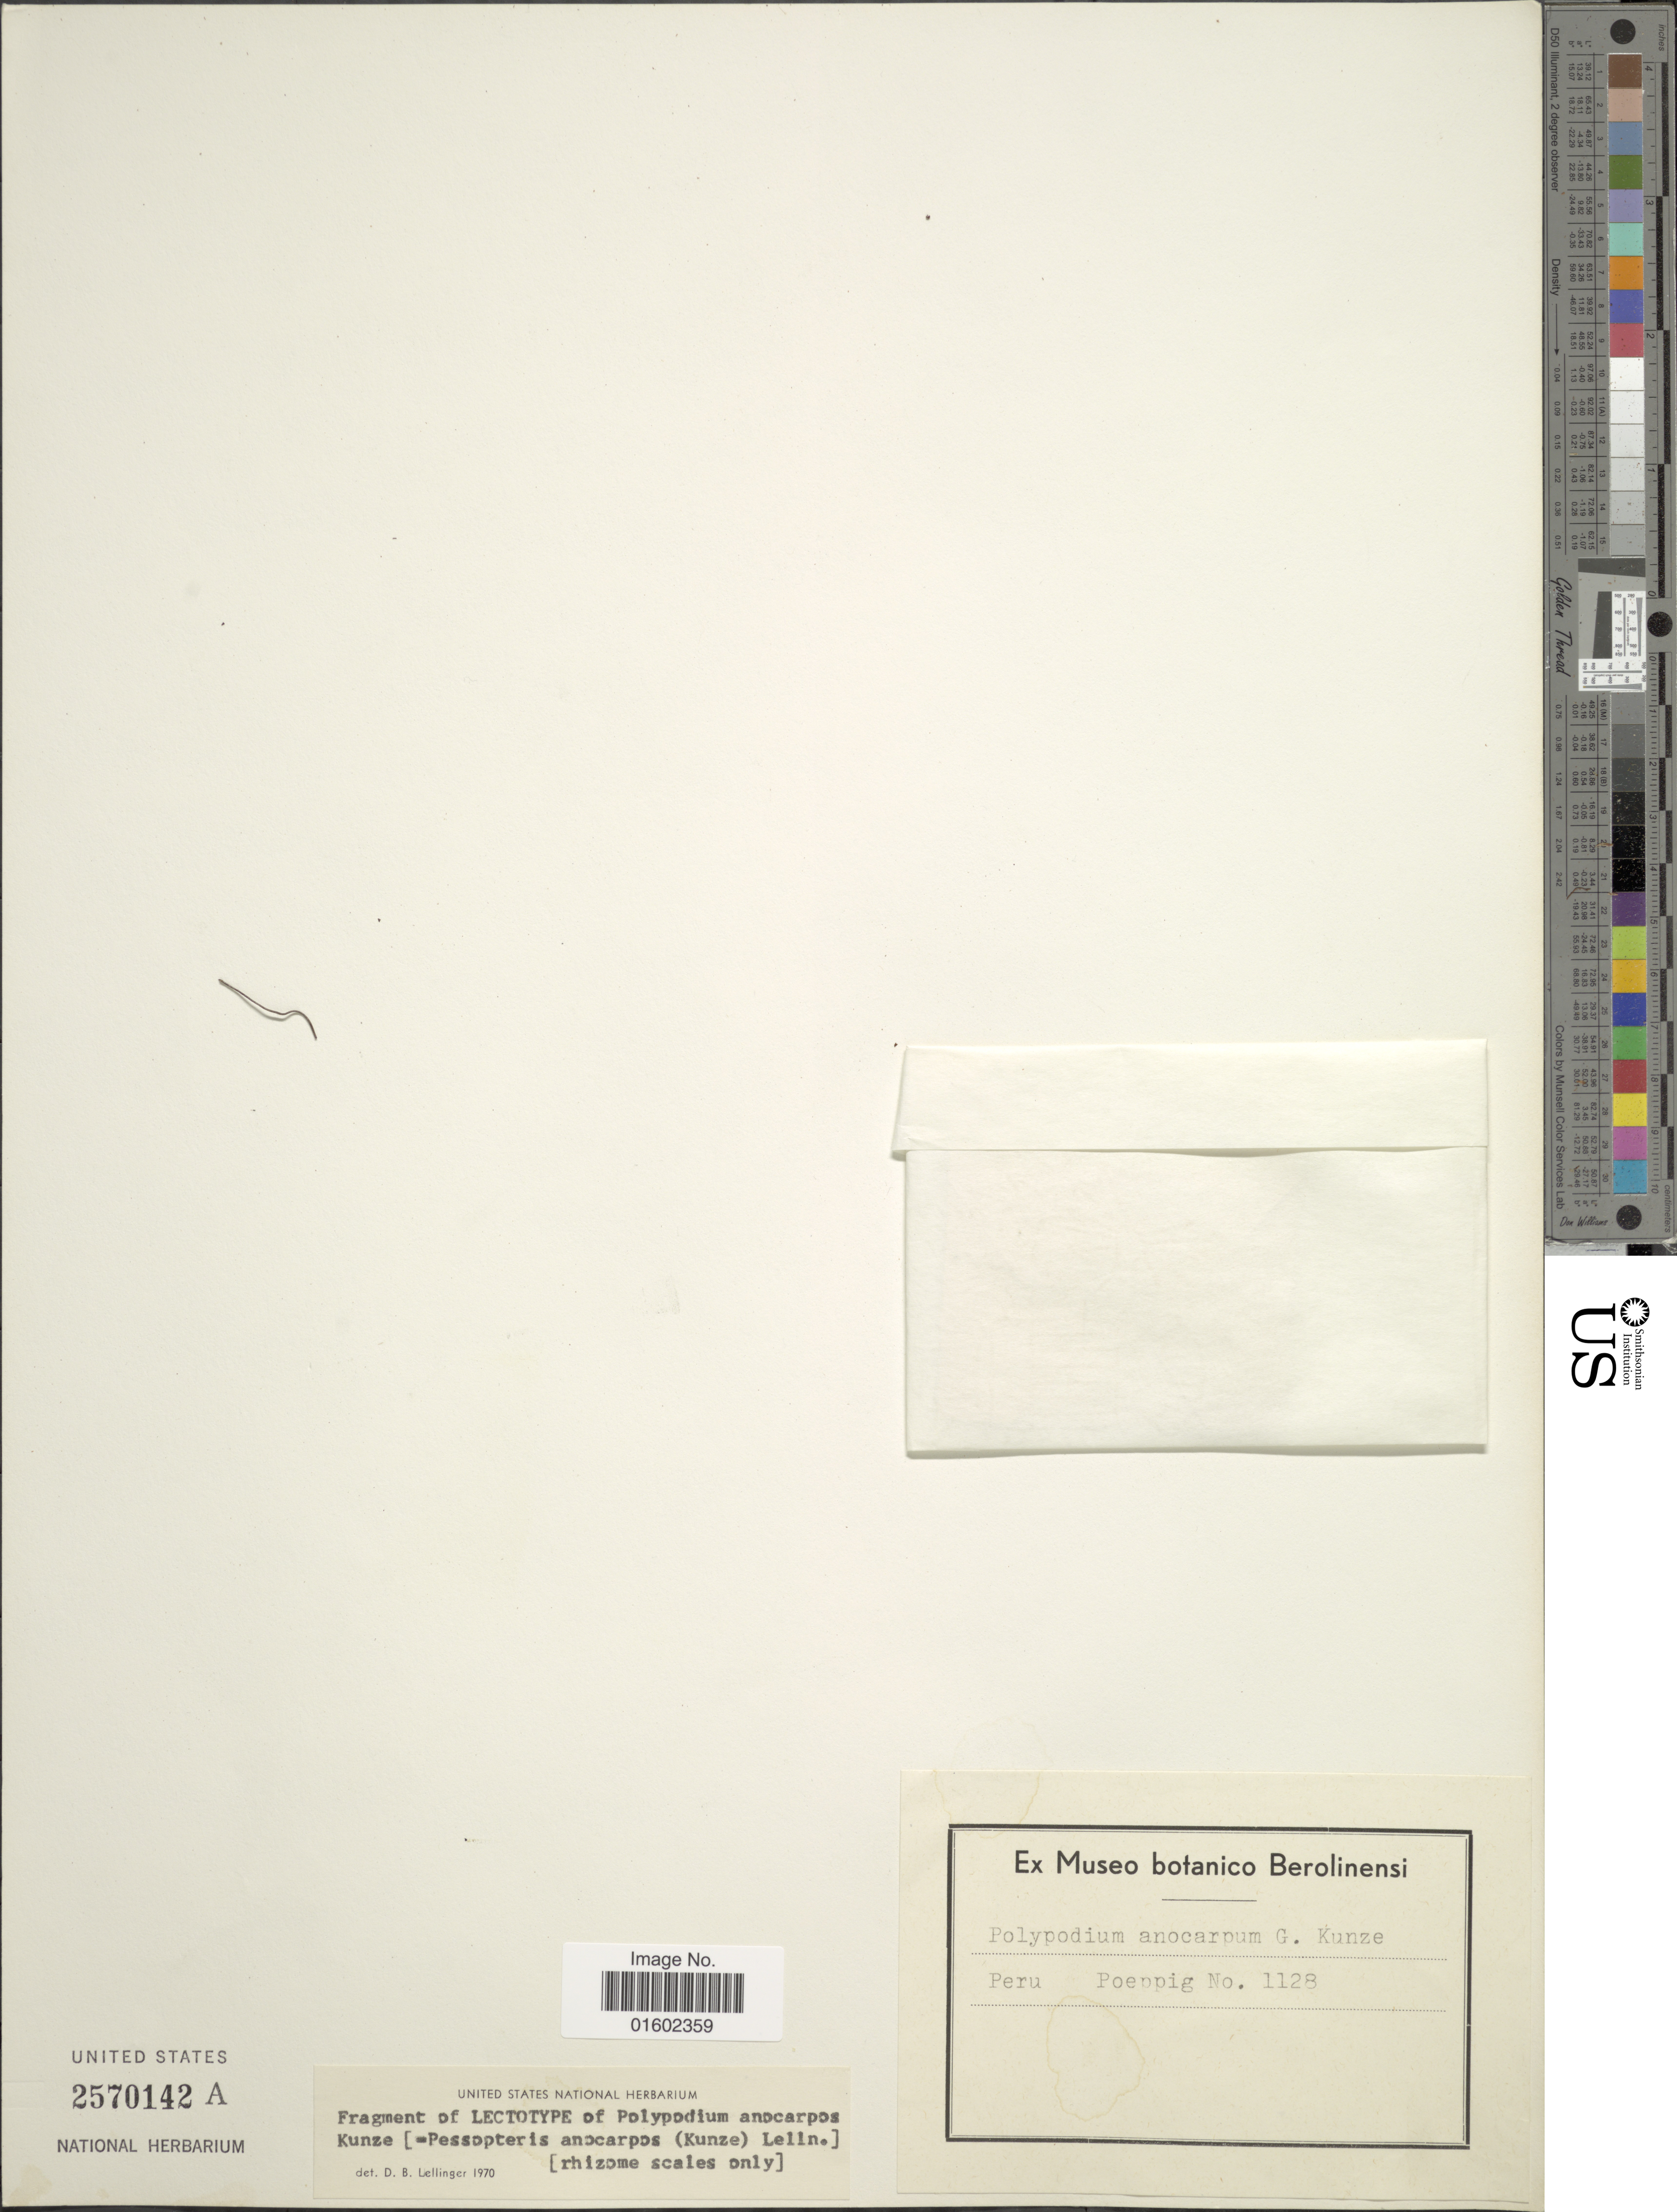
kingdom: Plantae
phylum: Tracheophyta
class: Polypodiopsida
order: Polypodiales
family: Polypodiaceae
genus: Niphidium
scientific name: Niphidium anocarpos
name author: (Kunze) Lellinger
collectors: Poeppig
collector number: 1128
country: Peru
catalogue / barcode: US 2570142A